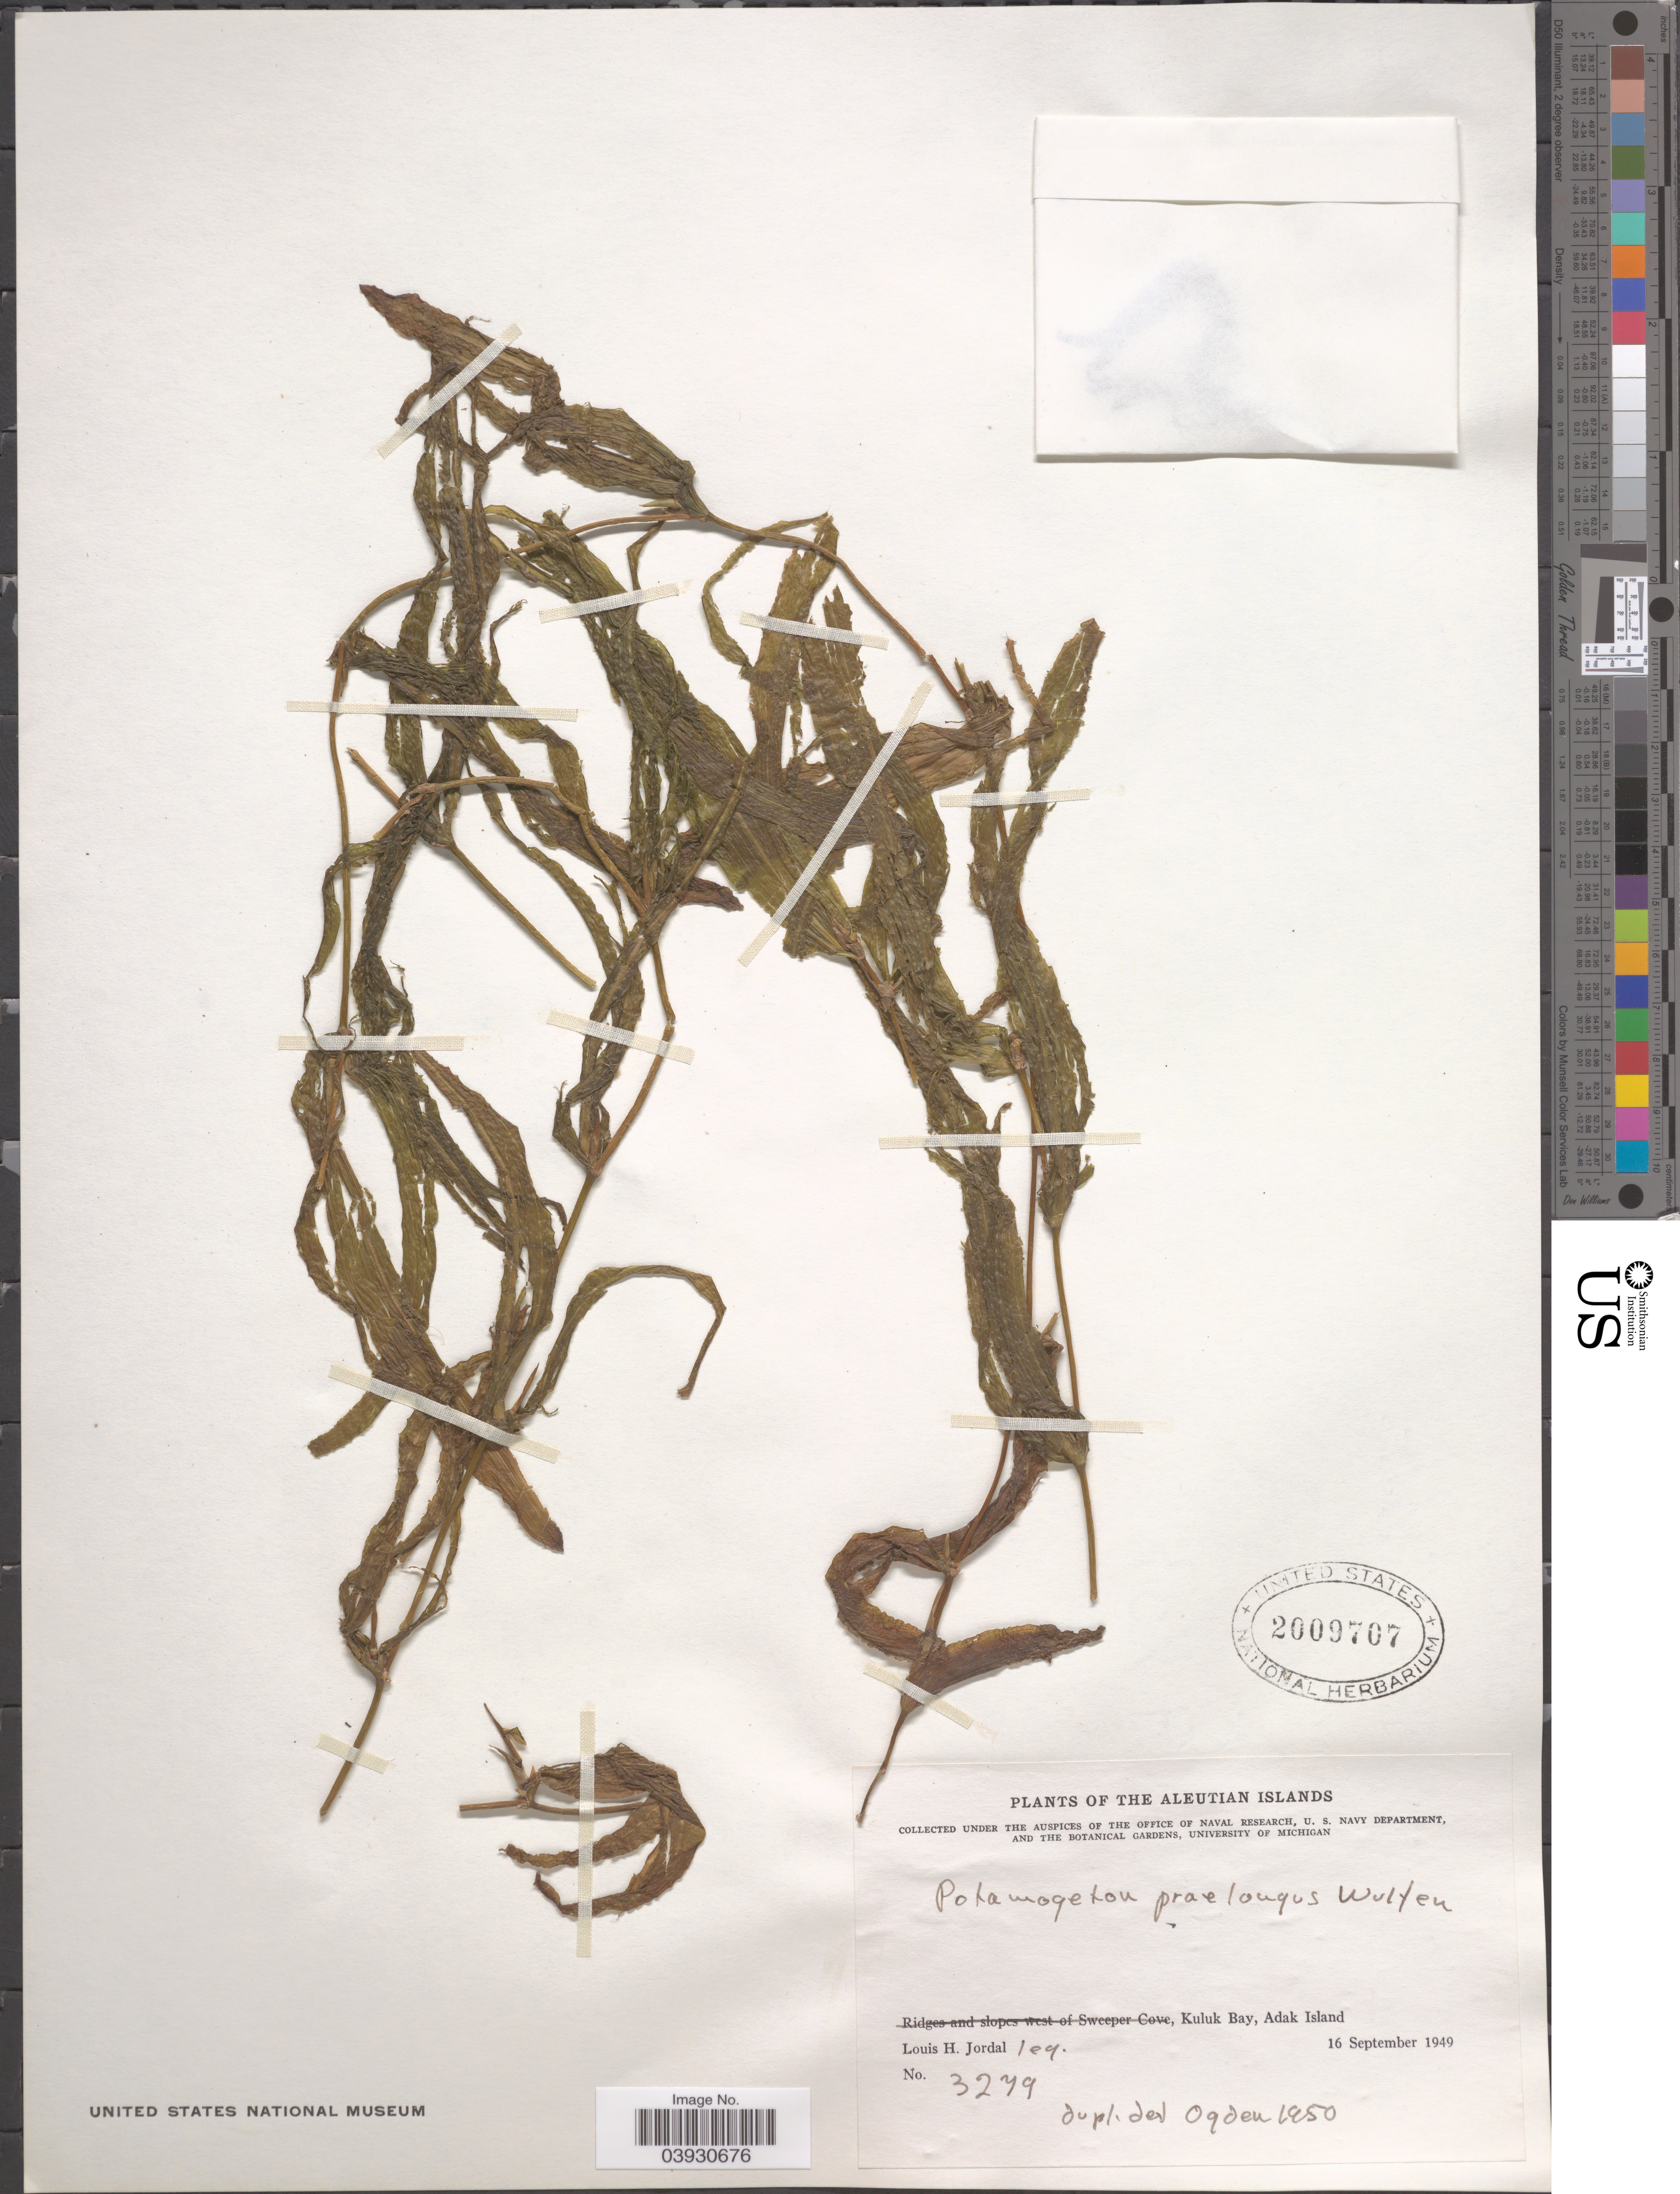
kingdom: Plantae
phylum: Tracheophyta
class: Liliopsida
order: Alismatales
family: Potamogetonaceae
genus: Potamogeton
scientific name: Potamogeton praelongus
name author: Wulfen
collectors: L. Jordal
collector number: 3279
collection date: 1949-09-16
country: United States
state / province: Alaska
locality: Aleutian Islands. Kuluk Bay, Adak Island.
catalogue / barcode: US 2009707